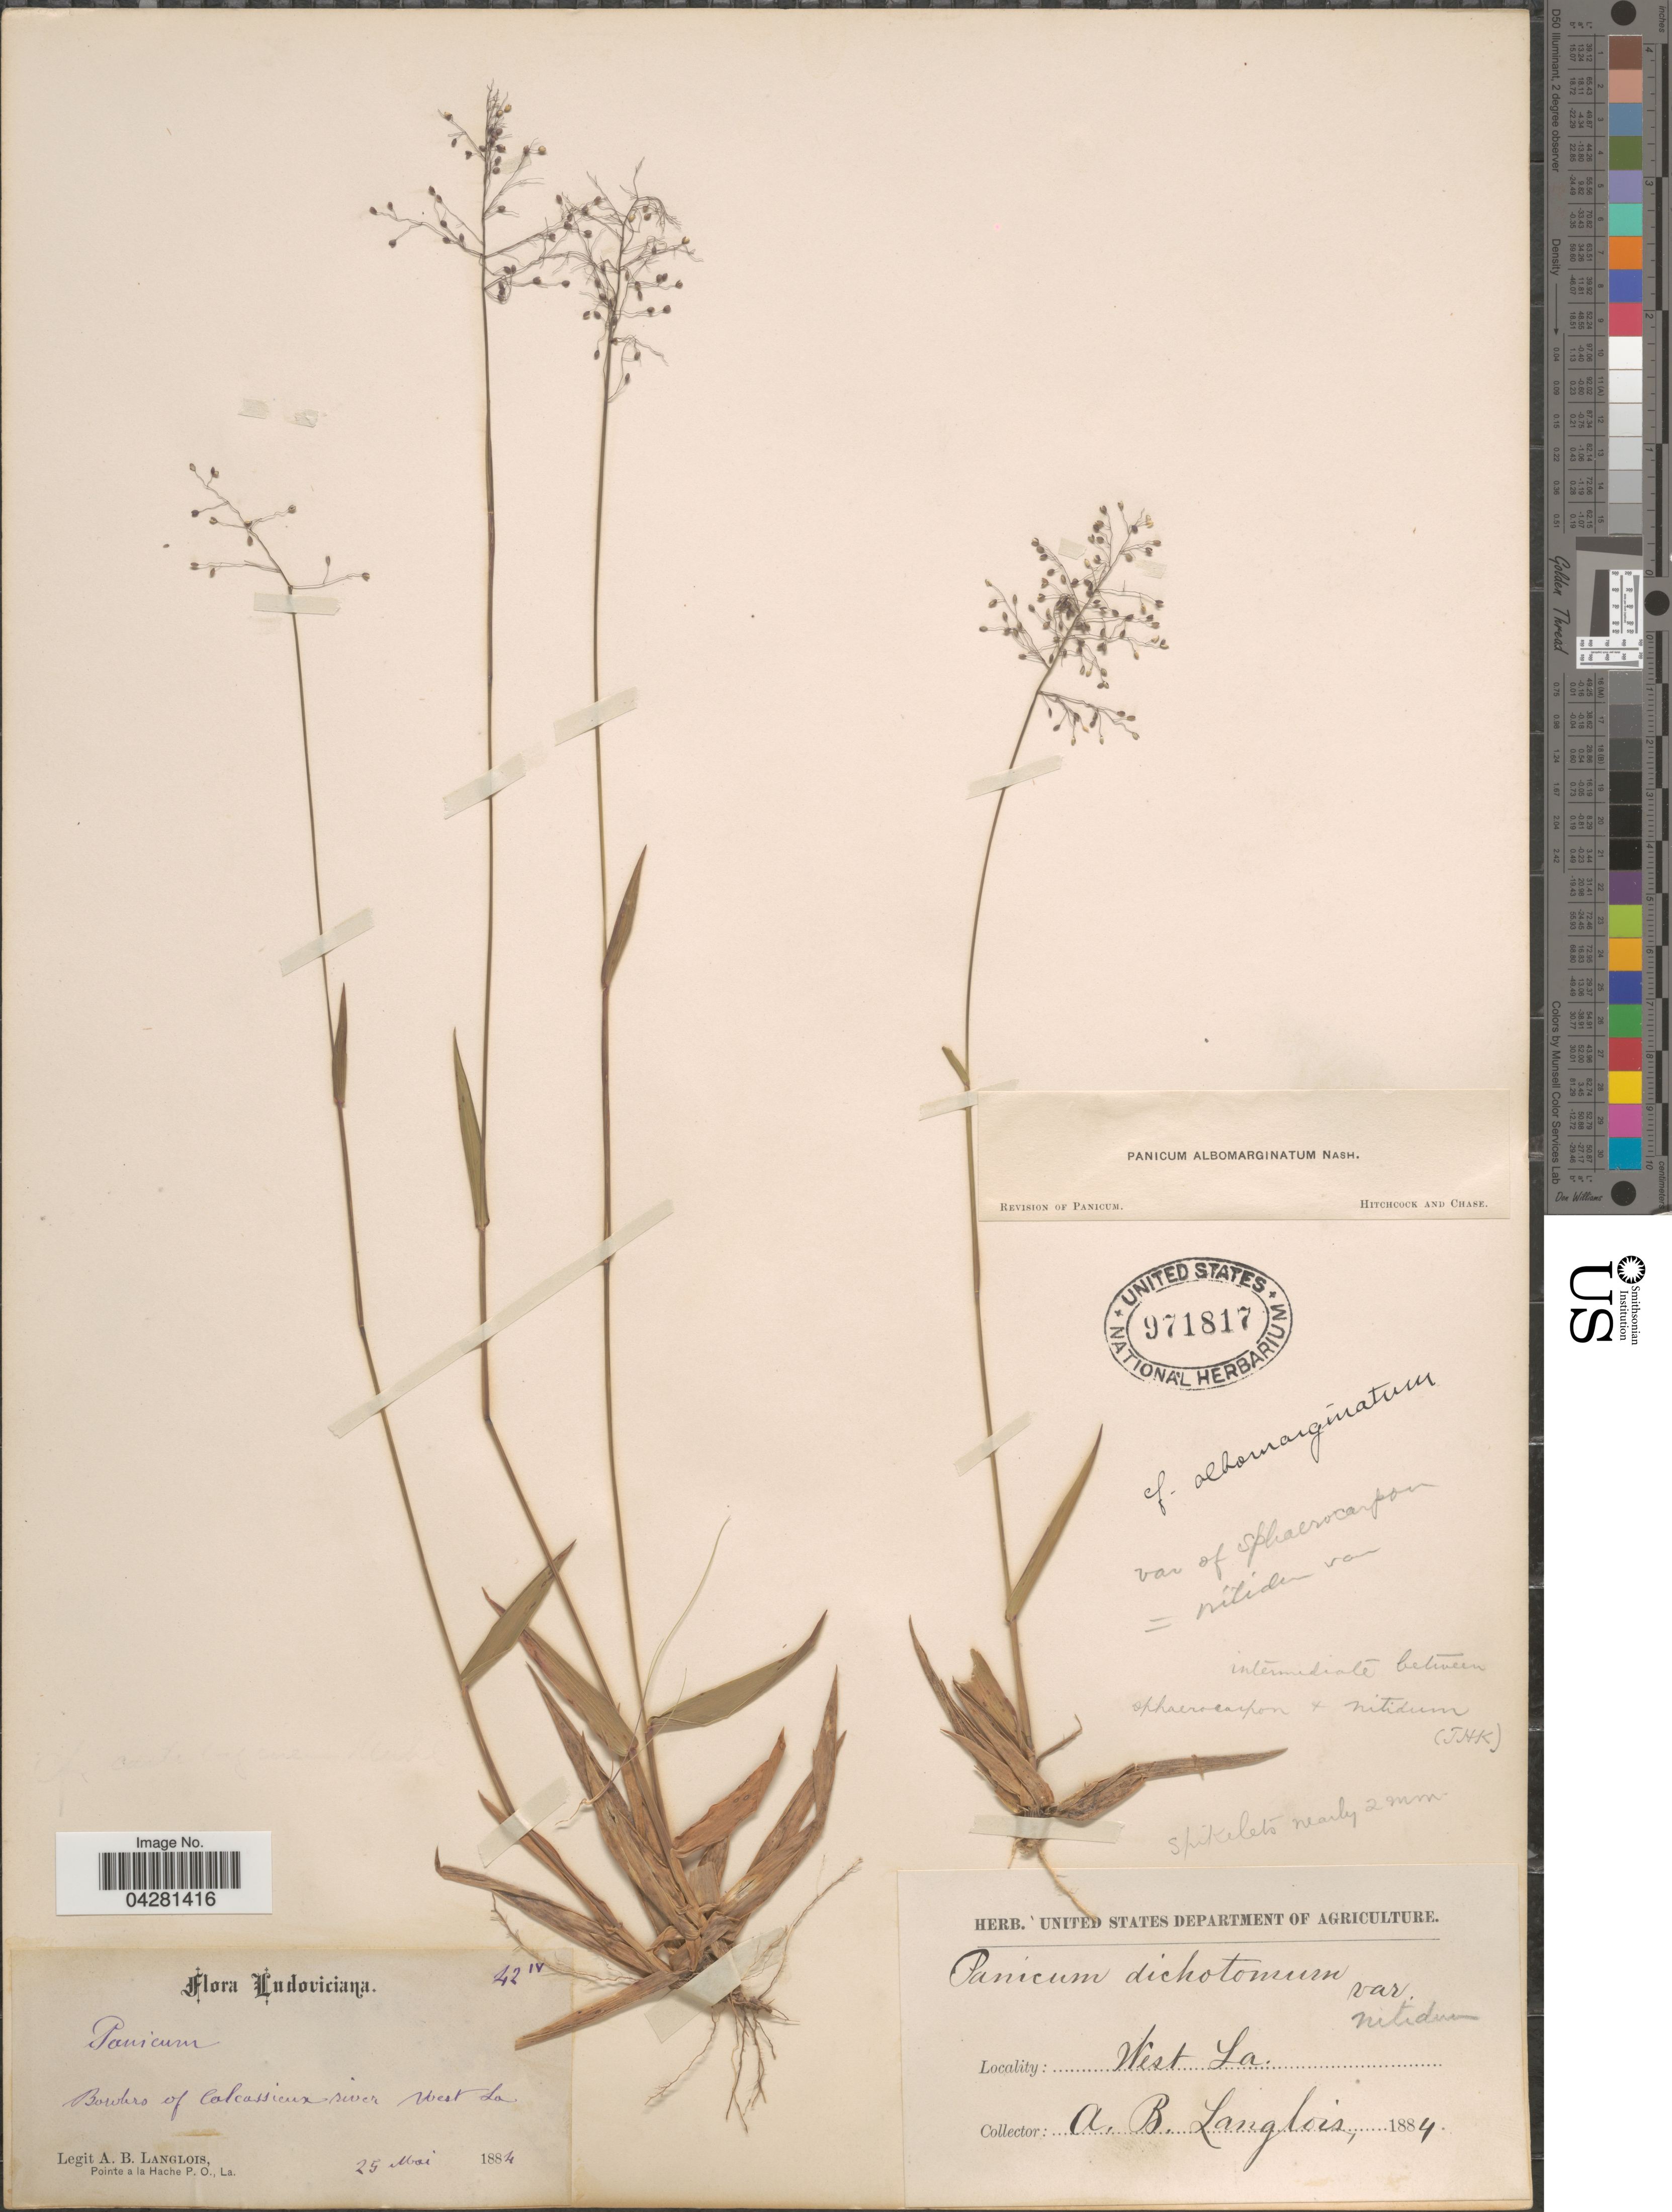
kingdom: Plantae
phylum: Tracheophyta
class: Liliopsida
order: Poales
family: Poaceae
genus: Dichanthelium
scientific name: Dichanthelium dichotomum var. unciphyllum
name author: (Trin.) Davidse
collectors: A. Langlois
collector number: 42IV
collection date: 1884-05-25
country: United States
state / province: Louisiana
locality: Ludoviciana. Borders of Calcassieux river West La.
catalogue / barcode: US 971817